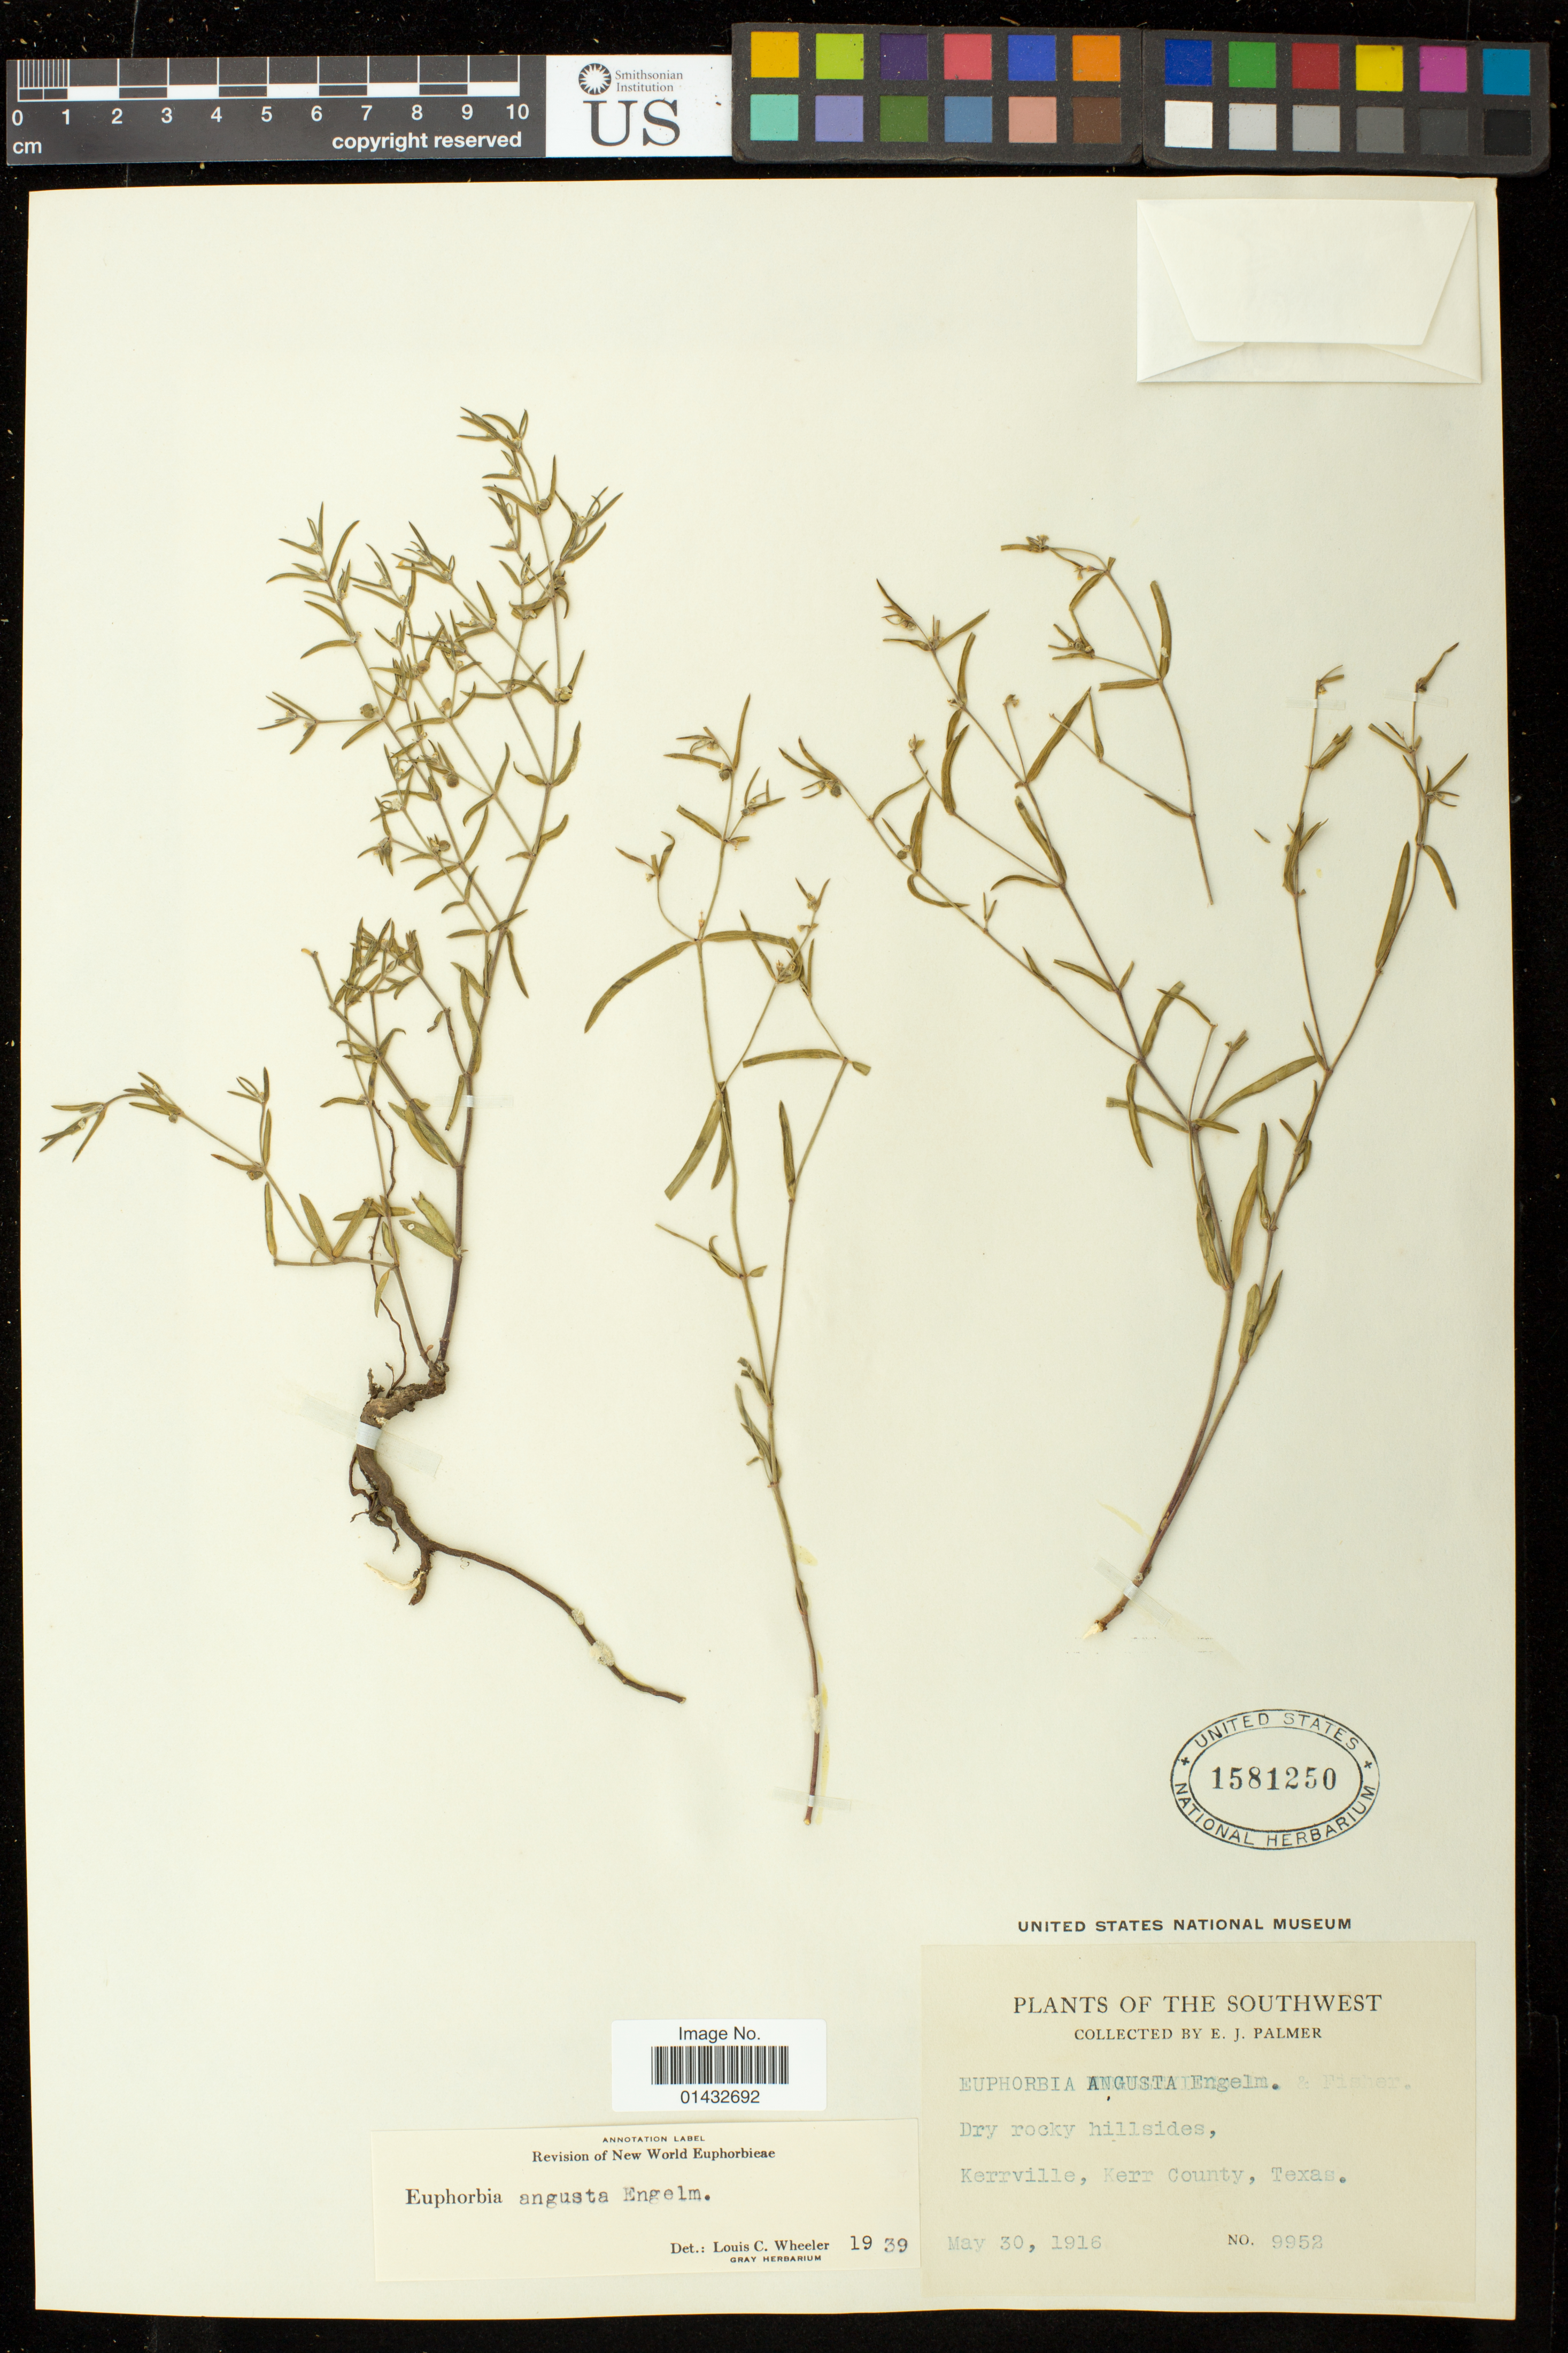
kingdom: Plantae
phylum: Tracheophyta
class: Magnoliopsida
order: Malpighiales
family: Euphorbiaceae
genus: Euphorbia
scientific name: Euphorbia angusta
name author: Engelm. in Emory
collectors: E. J. Palmer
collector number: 9952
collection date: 1916-05-30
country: United States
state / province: Texas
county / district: Kerr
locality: Kerrville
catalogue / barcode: US 1581250